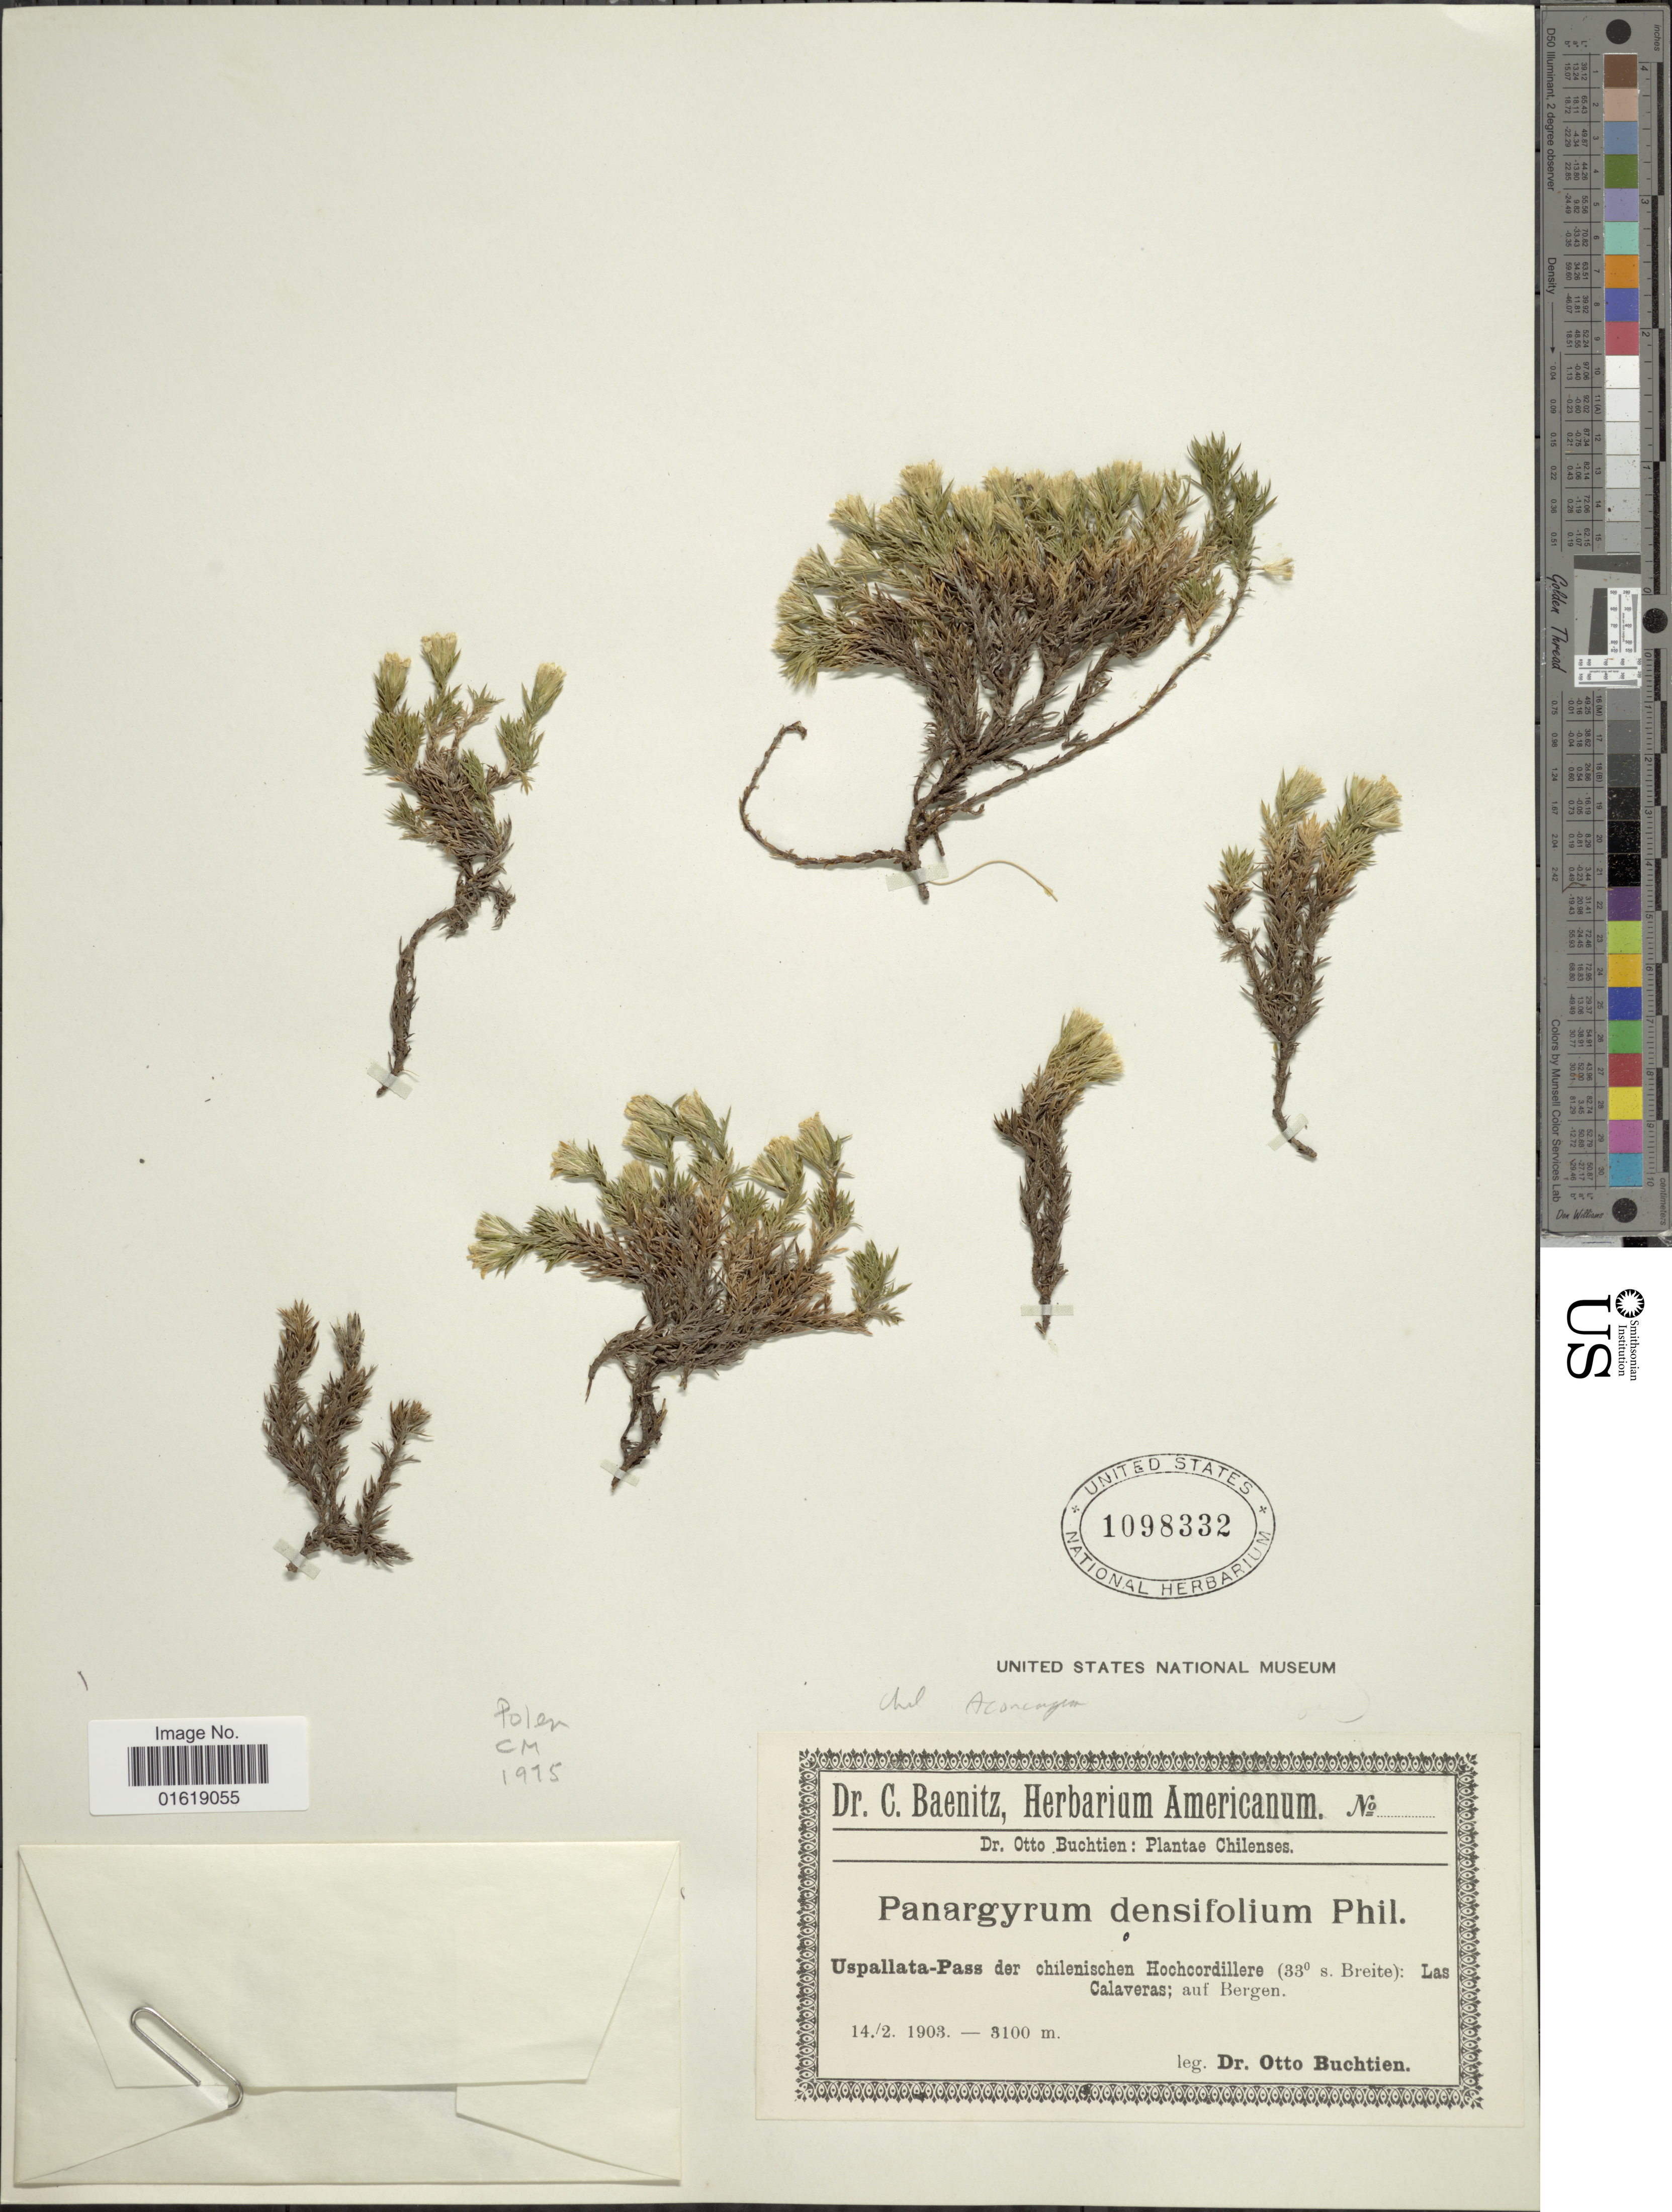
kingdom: Plantae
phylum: Tracheophyta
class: Magnoliopsida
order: Asterales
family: Asteraceae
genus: Nassauvia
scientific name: Nassauvia glomerata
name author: Wedd.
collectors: O. Buchtien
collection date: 1903-02-14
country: Chile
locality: Uspallata-Pass der chilenischen Hochcordillere (33° s. Breite): Las Calaveras; auf Bergen.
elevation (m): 3100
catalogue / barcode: US 1098332